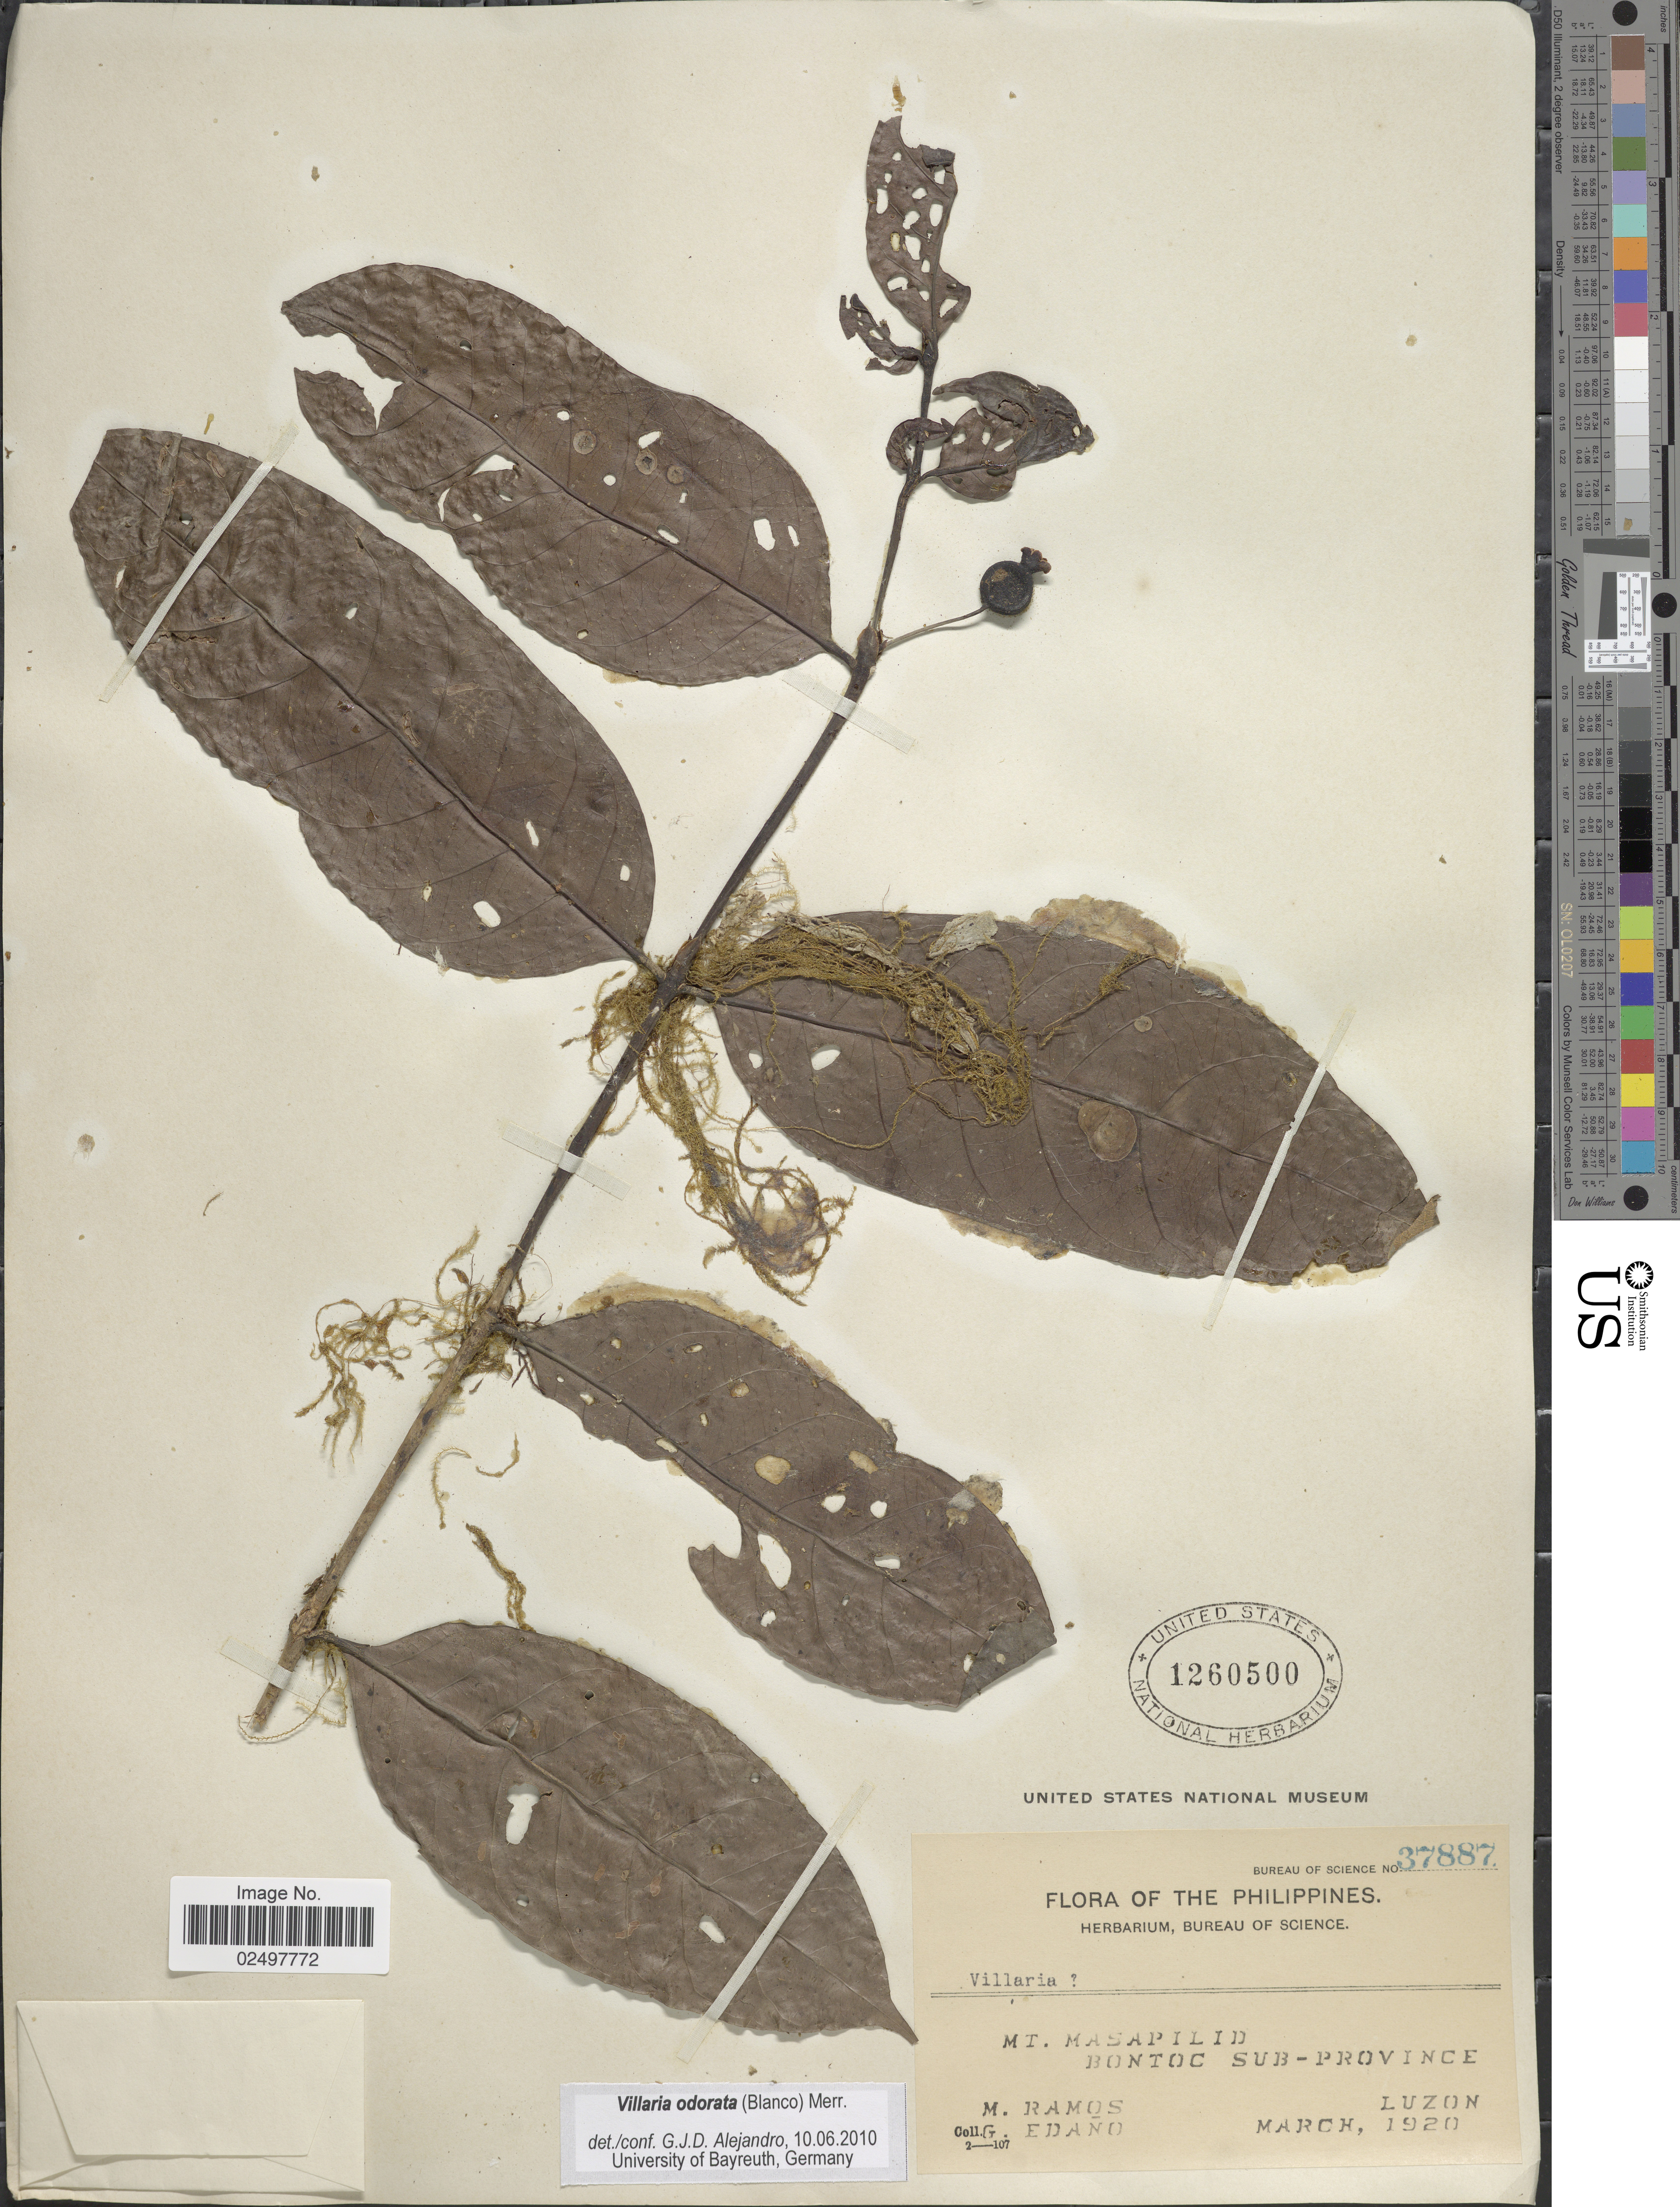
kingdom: Plantae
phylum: Tracheophyta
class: Magnoliopsida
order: Gentianales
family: Rubiaceae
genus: Villaria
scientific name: Villaria odorata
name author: (Blanco) Merr.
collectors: M. Ramos & G. Edaño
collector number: Bureau of Science 37887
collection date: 1920-03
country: Philippines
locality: Mt. Masapilid, Bontoc Sub-Province, Luzon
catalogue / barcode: US 1260500